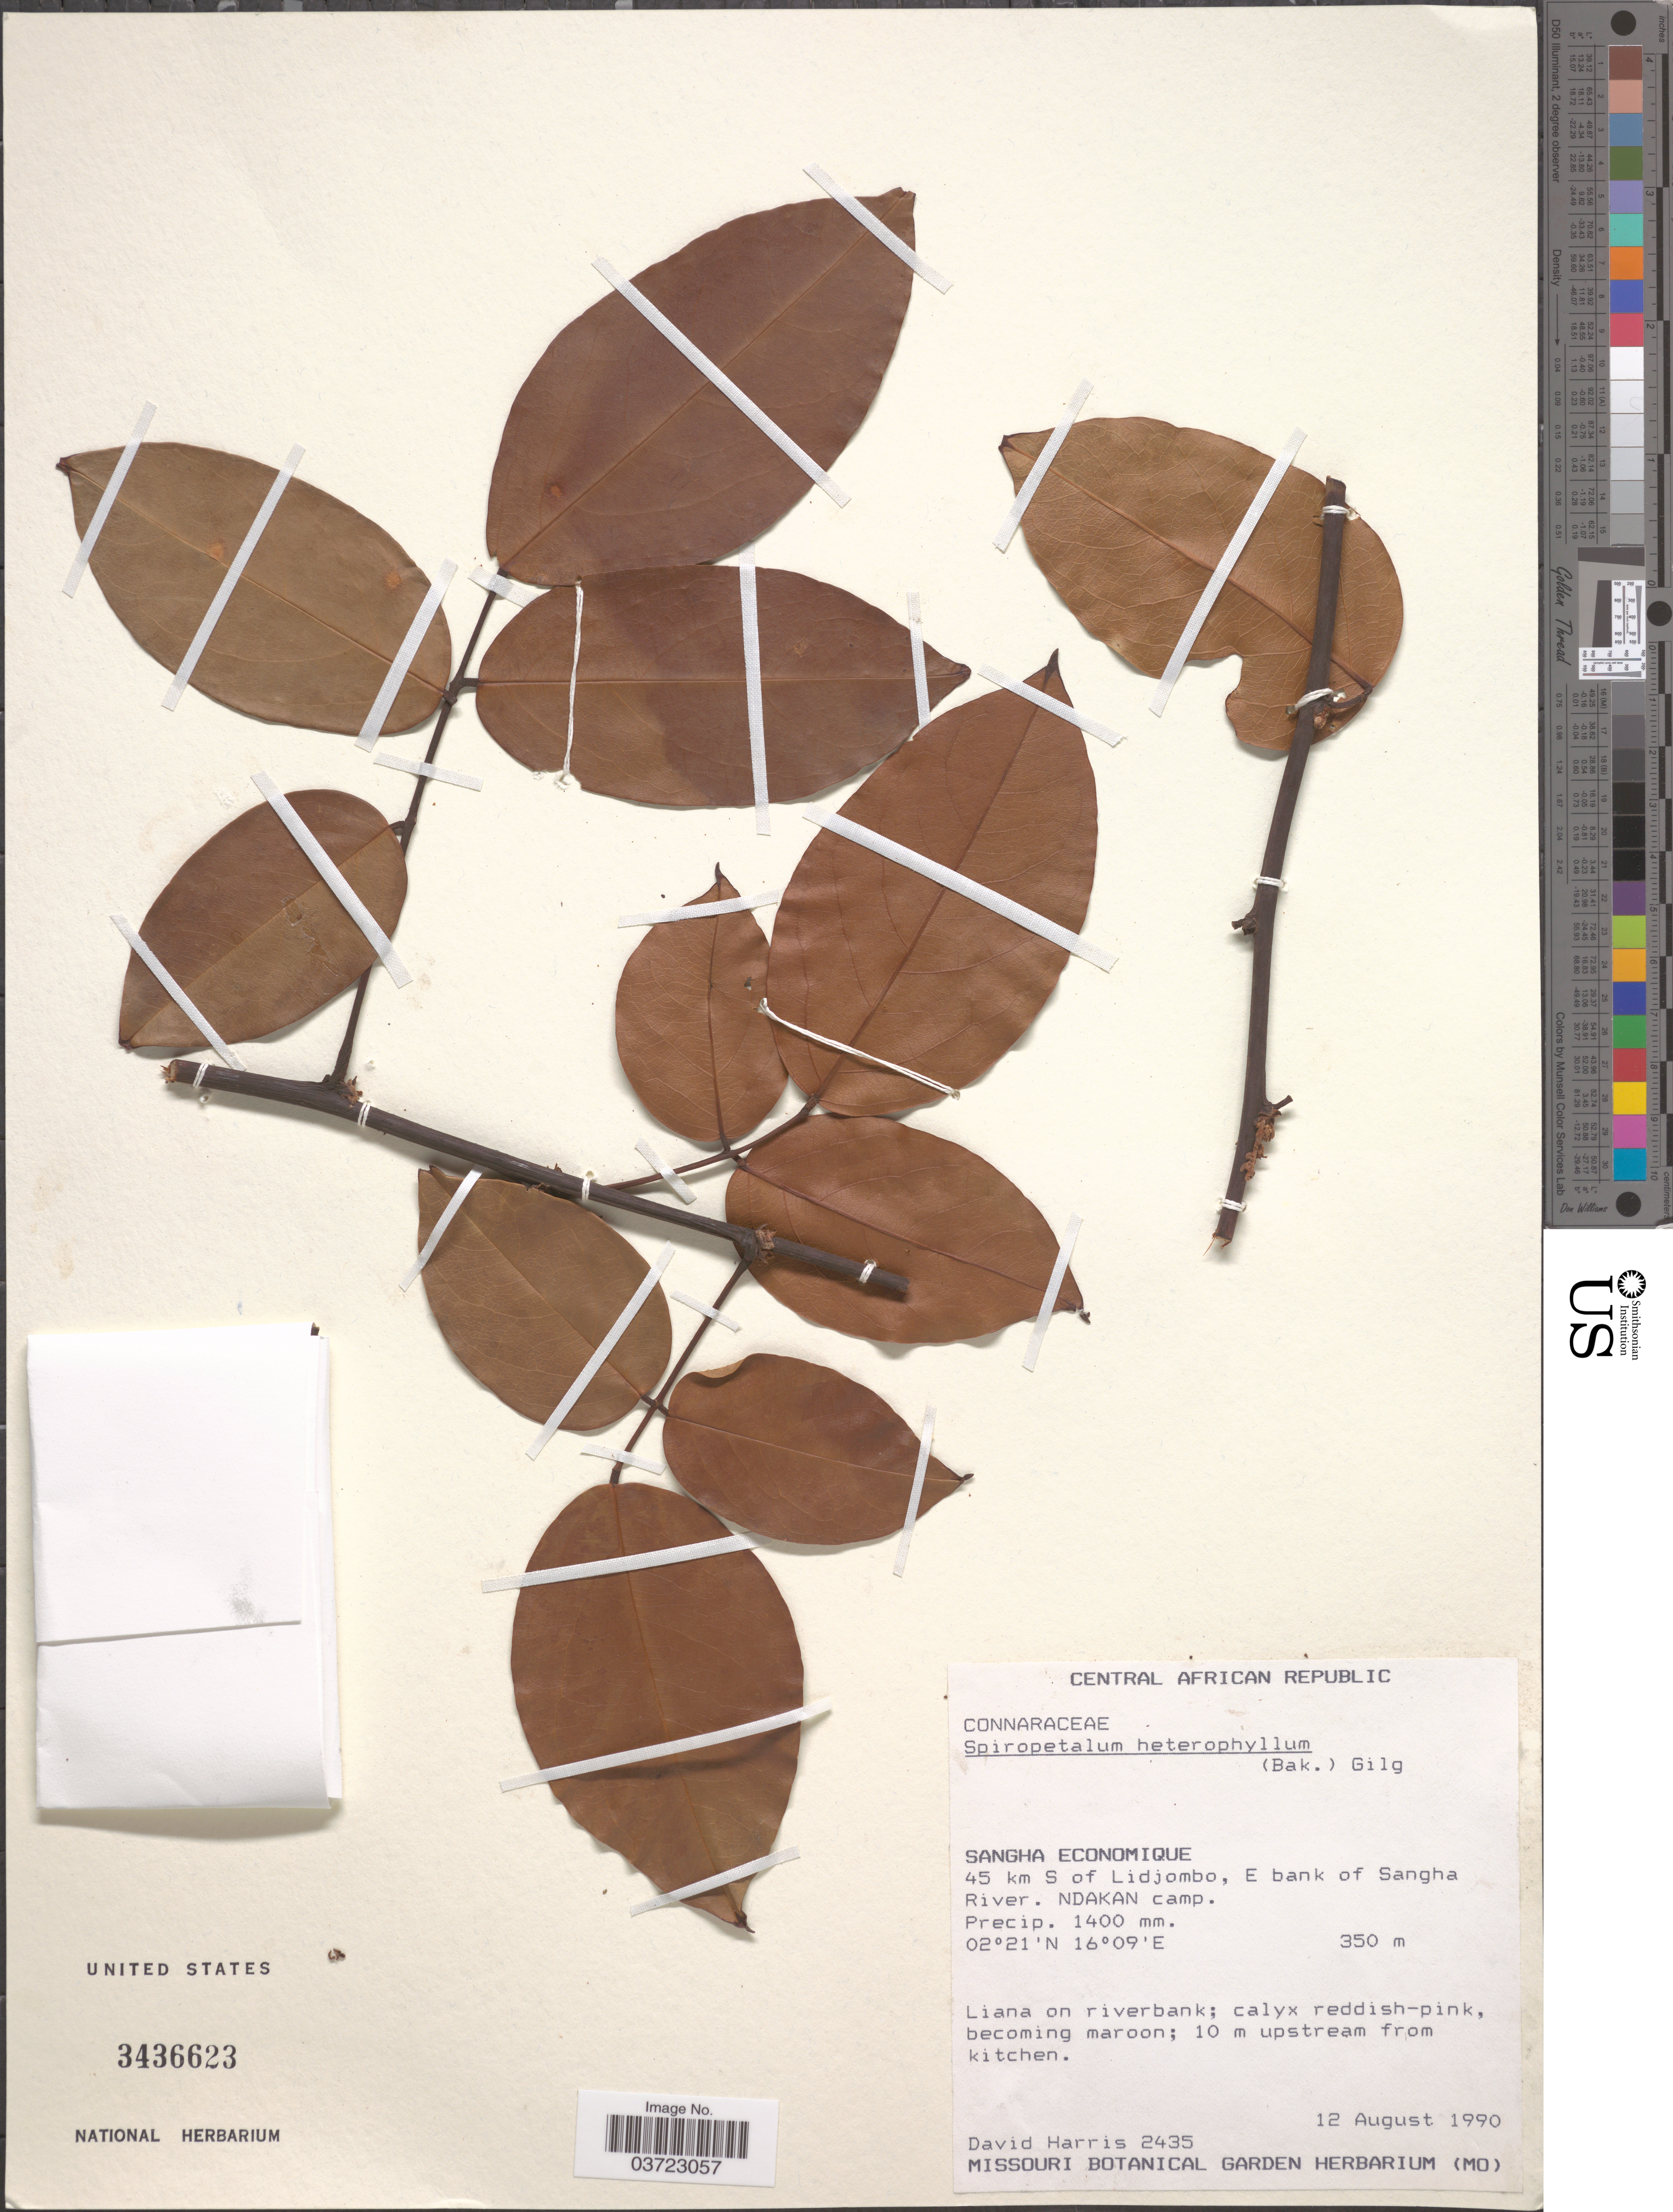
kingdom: Plantae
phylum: Tracheophyta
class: Magnoliopsida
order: Oxalidales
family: Connaraceae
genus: Rourea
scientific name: Rourea solanderi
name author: Baker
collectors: D. Harris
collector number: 2435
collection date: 1990-08-12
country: Congo, Republic of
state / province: Sangha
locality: Sangha Economique. 45 km S of Lidjombo, E bank of Sangha River. Ndakan camp.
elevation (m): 350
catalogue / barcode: US 3436623